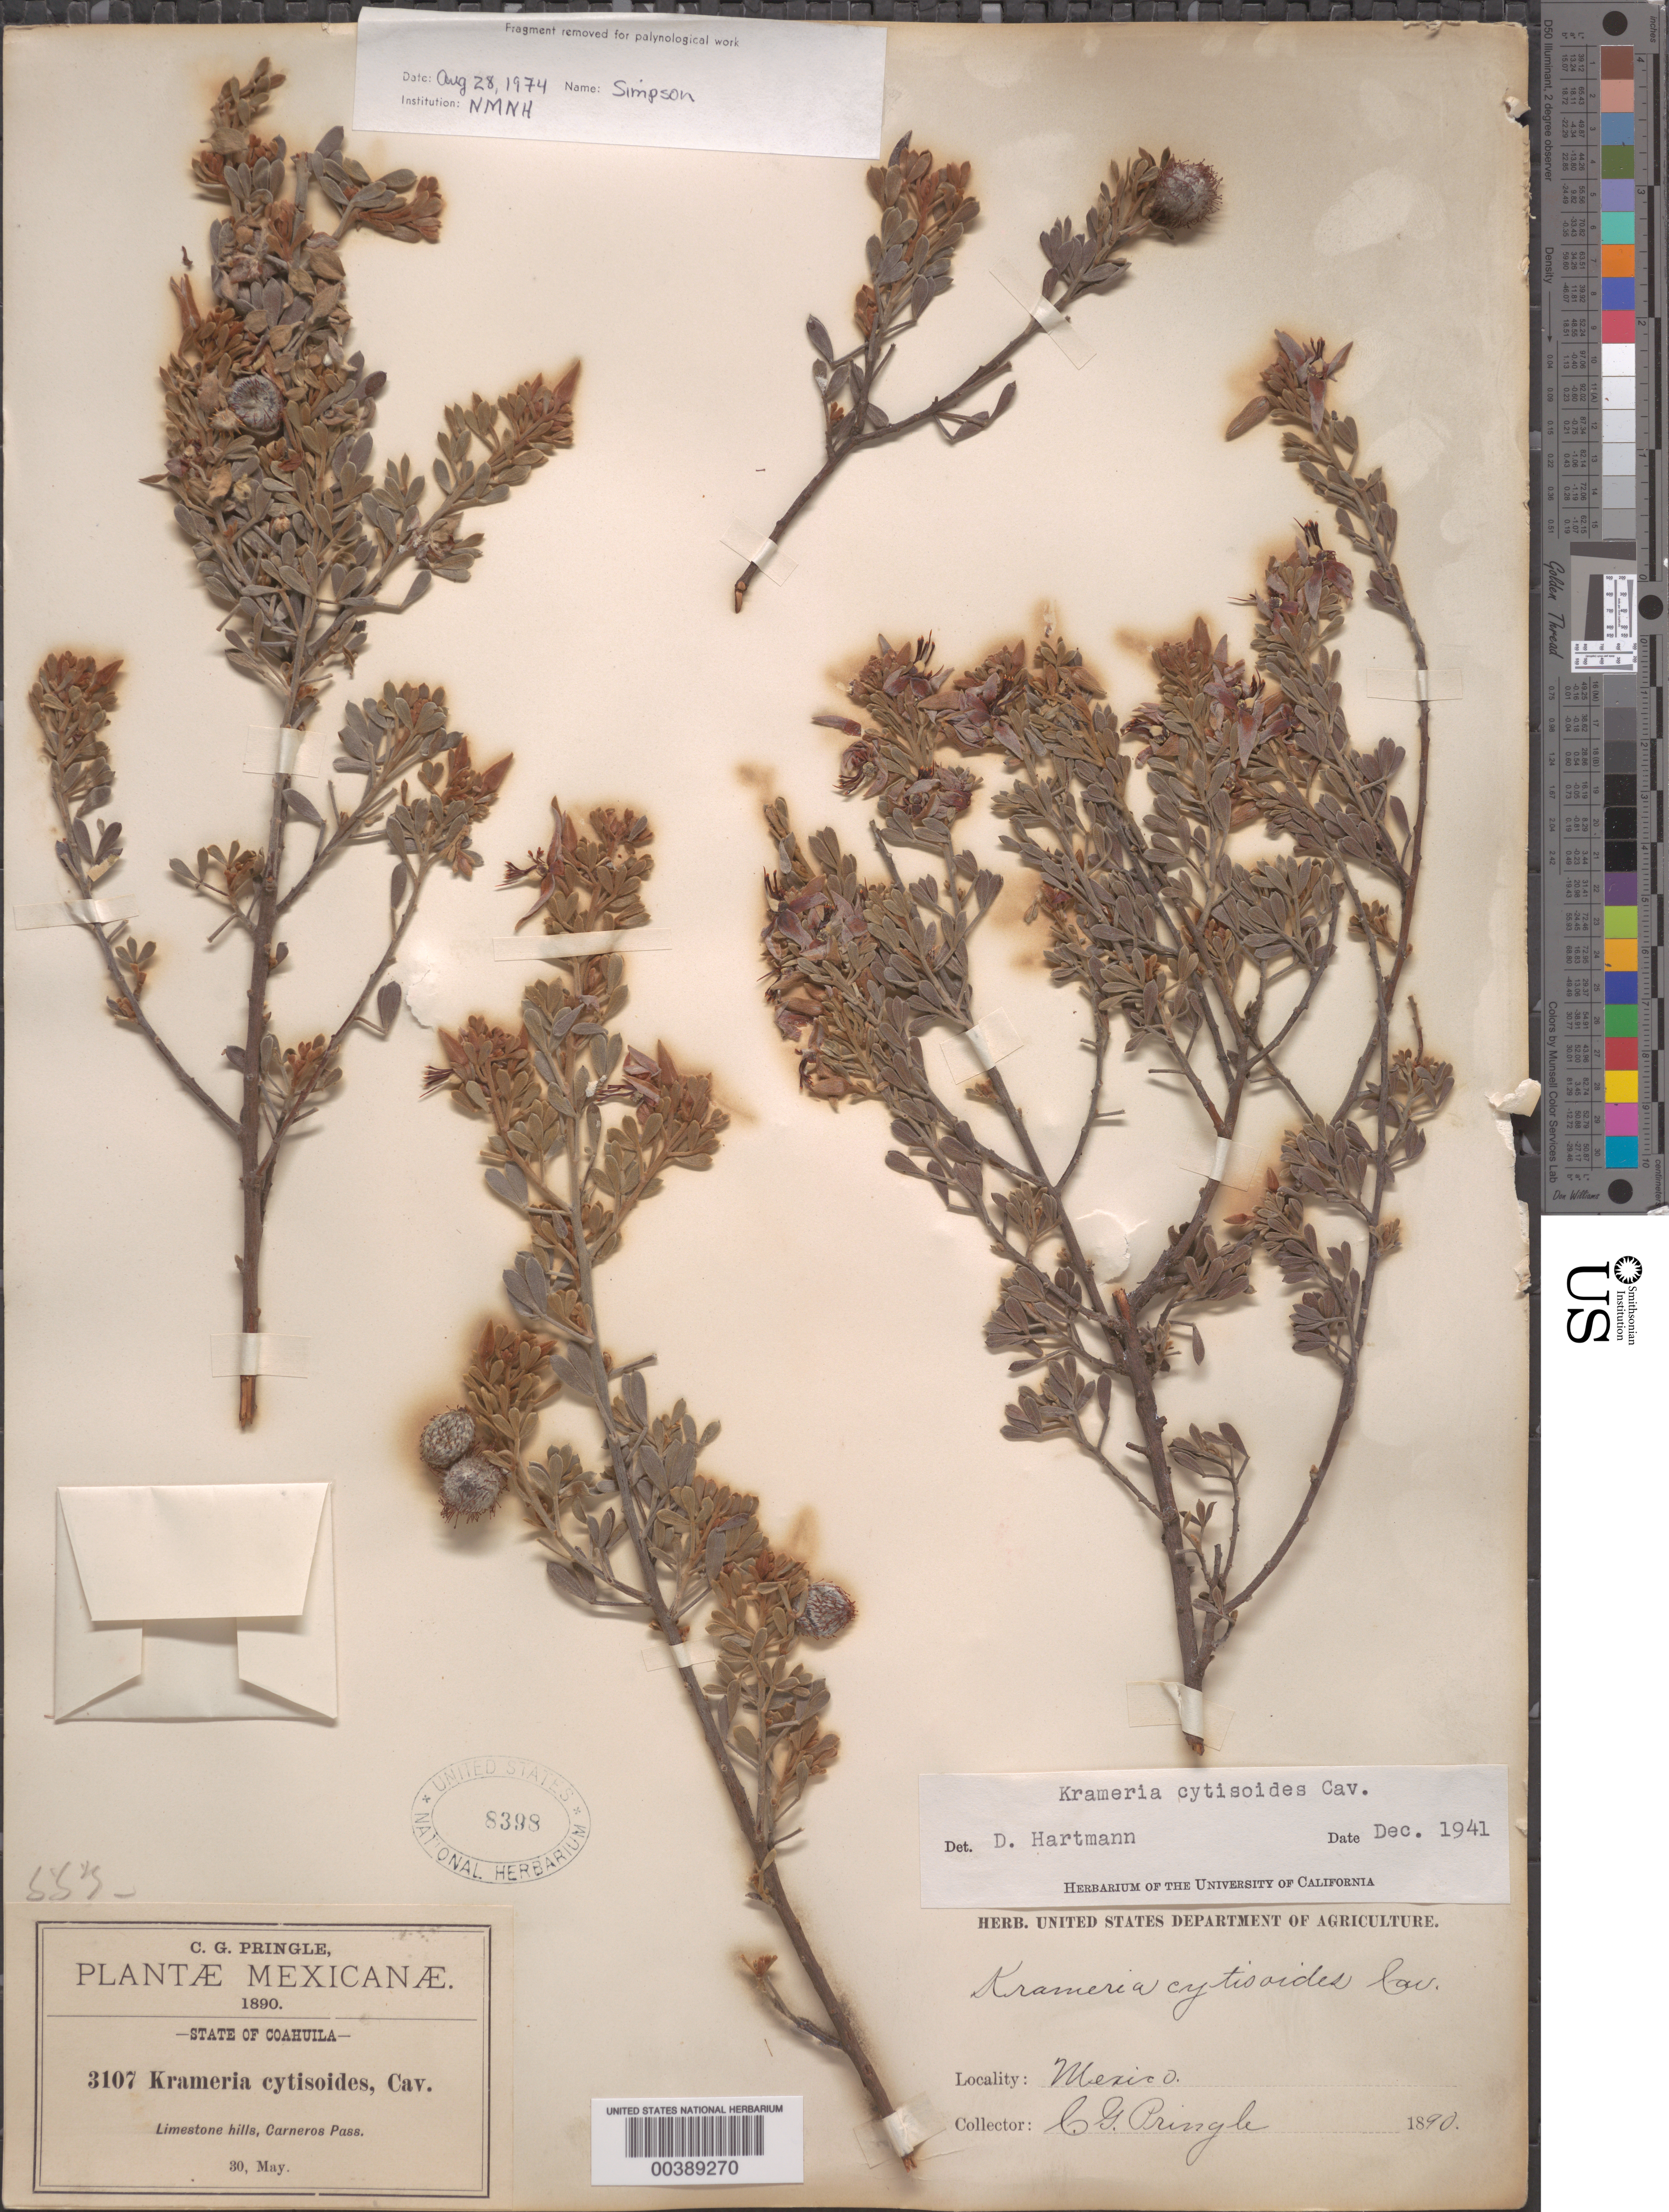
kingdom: Plantae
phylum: Tracheophyta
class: Magnoliopsida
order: Zygophyllales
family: Krameriaceae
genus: Krameria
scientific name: Krameria cytisoides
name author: Cav.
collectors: C. G. Pringle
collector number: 3107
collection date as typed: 30 May 1890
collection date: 1890-05-30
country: Mexico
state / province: Coahuila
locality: Carneros Pass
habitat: Limestone hills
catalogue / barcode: US 8398